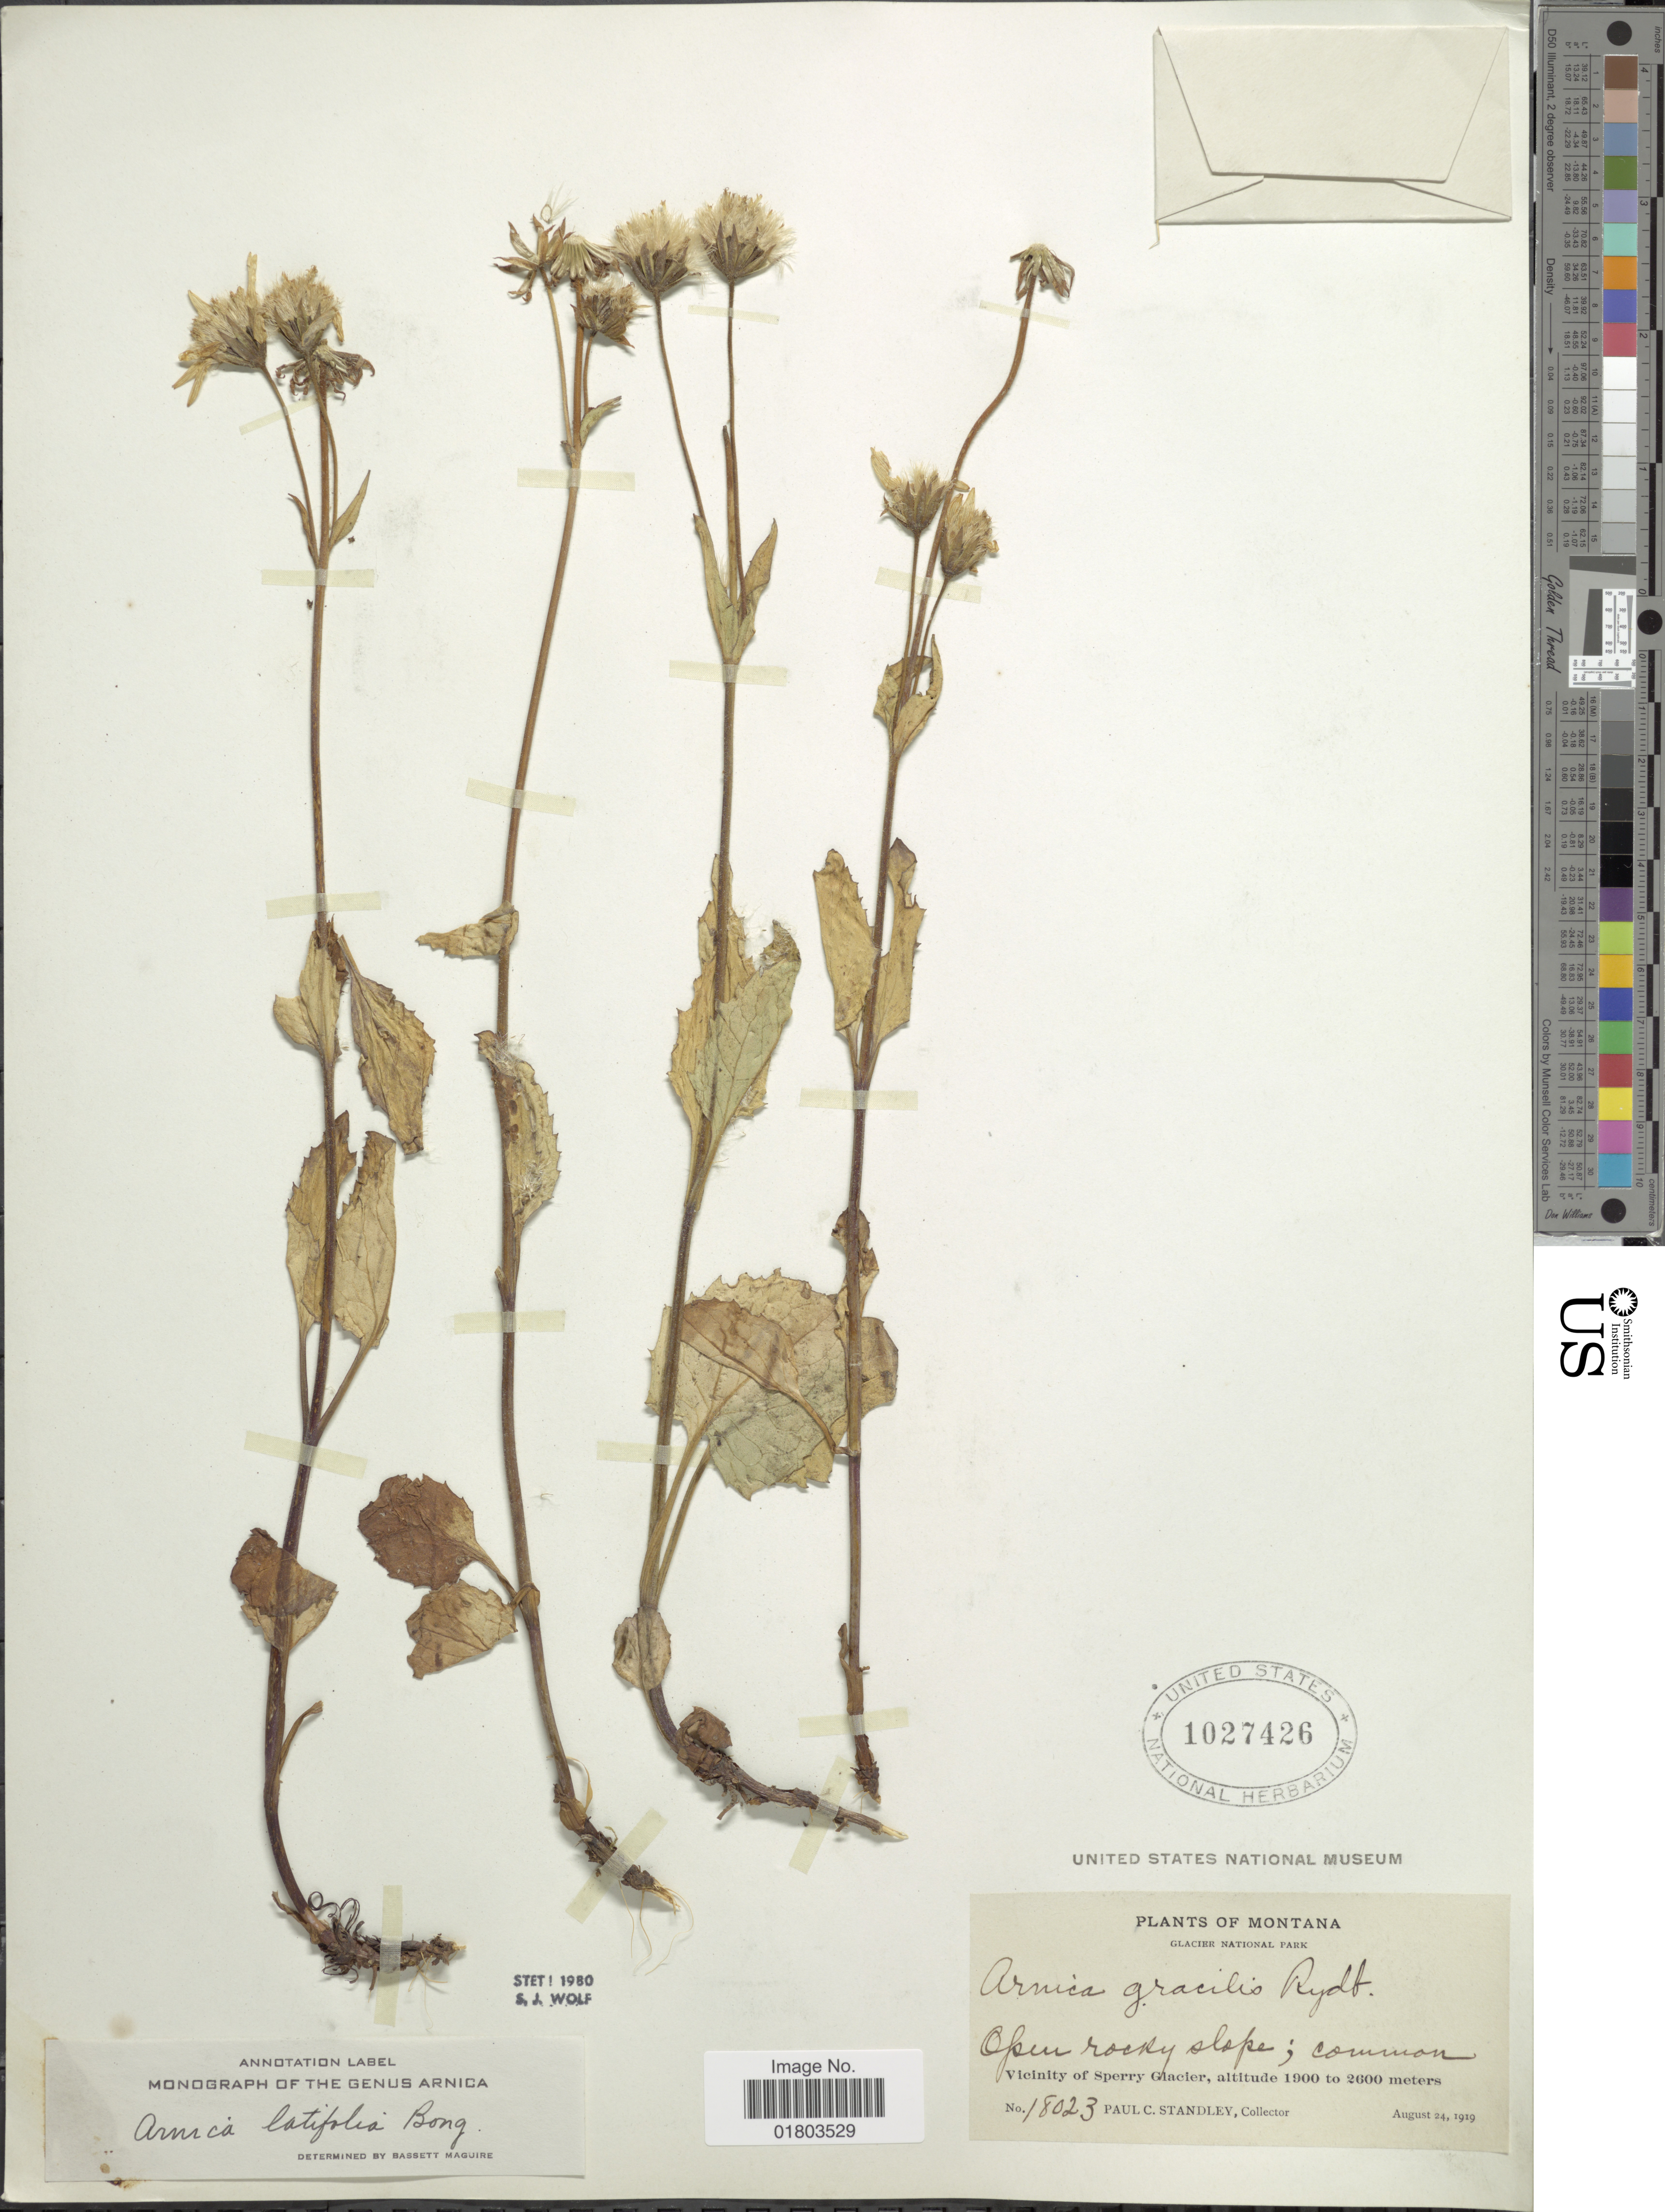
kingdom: Plantae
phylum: Tracheophyta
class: Magnoliopsida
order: Asterales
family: Asteraceae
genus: Arnica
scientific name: Arnica latifolia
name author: Bong.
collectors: P. C. Standley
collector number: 18023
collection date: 1919-08-24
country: United States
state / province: Montana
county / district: Glacier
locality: Glacier National Park, Open rocky slope; common, Vicinity of Sperry Galcier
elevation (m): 1900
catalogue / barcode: US 1027426